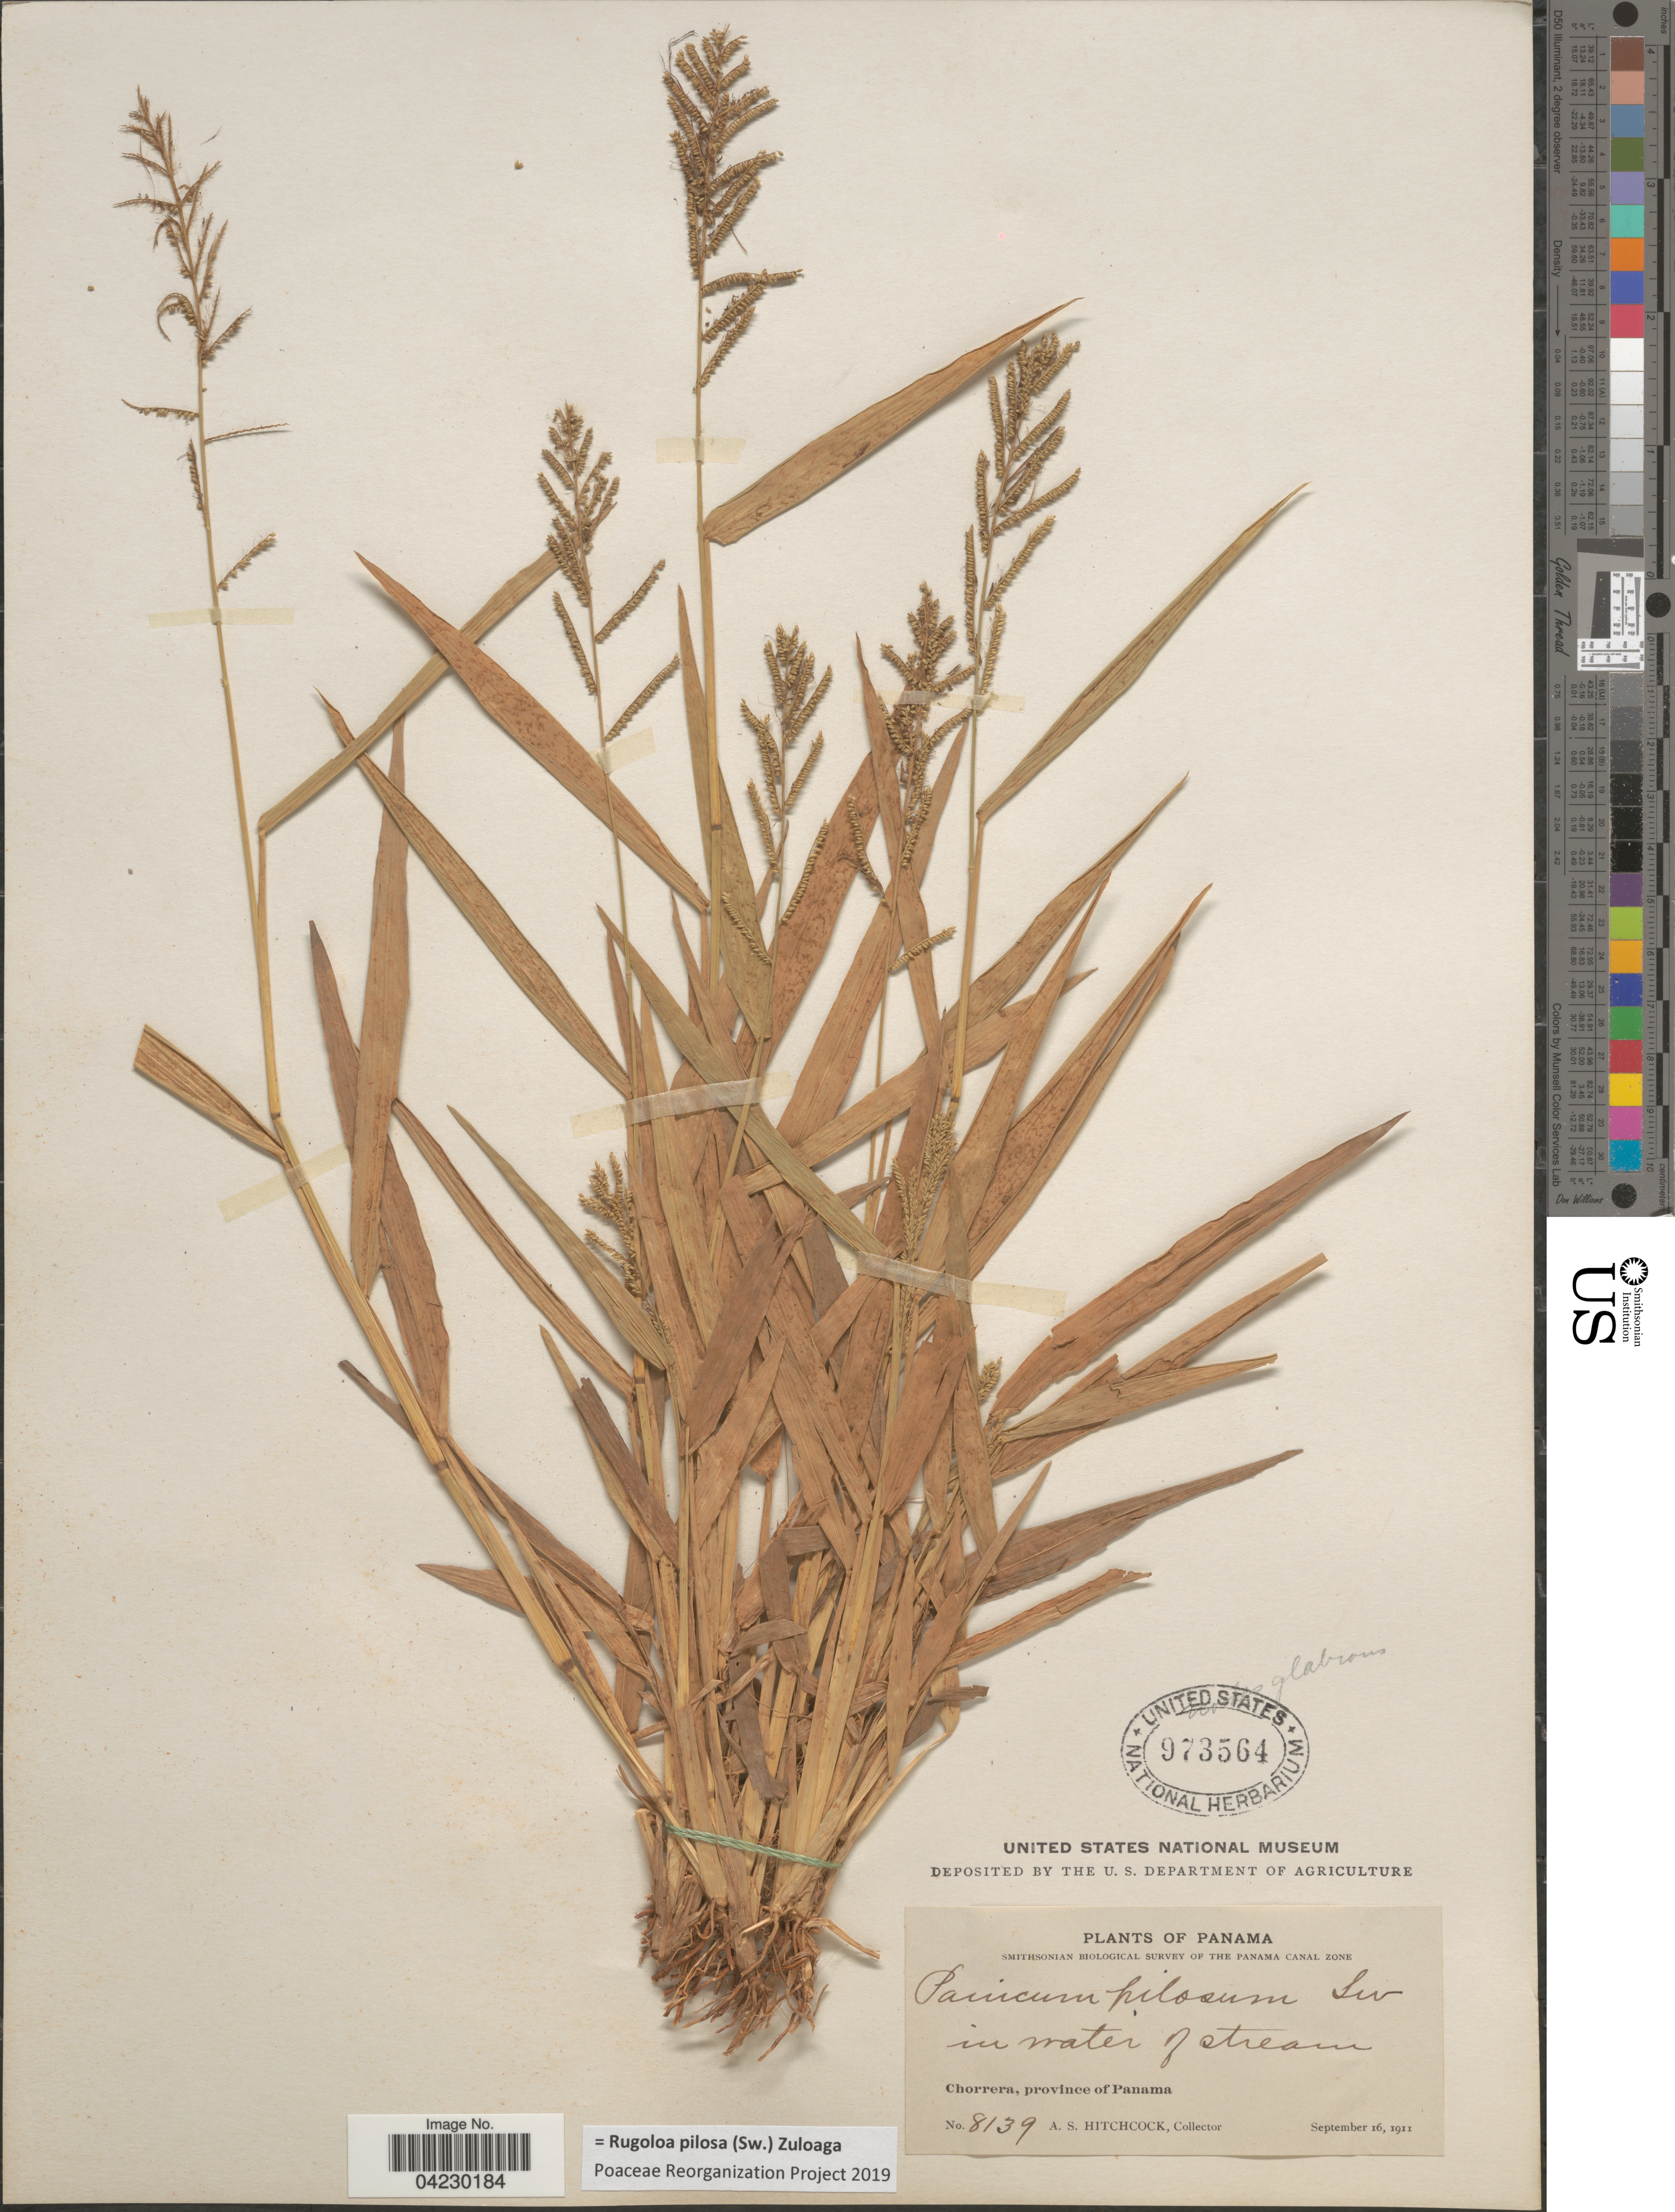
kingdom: Plantae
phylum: Tracheophyta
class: Liliopsida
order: Poales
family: Poaceae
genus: Rugoloa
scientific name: Rugoloa pilosa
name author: (Sw.) Zuloaga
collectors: A. S. Hitchcock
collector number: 8139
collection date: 1911-09-16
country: Panama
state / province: Panamá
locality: Smithsonian Biological Survey of the Panama Canal Zone. In water of stream. Chorrera.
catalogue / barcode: US 973564